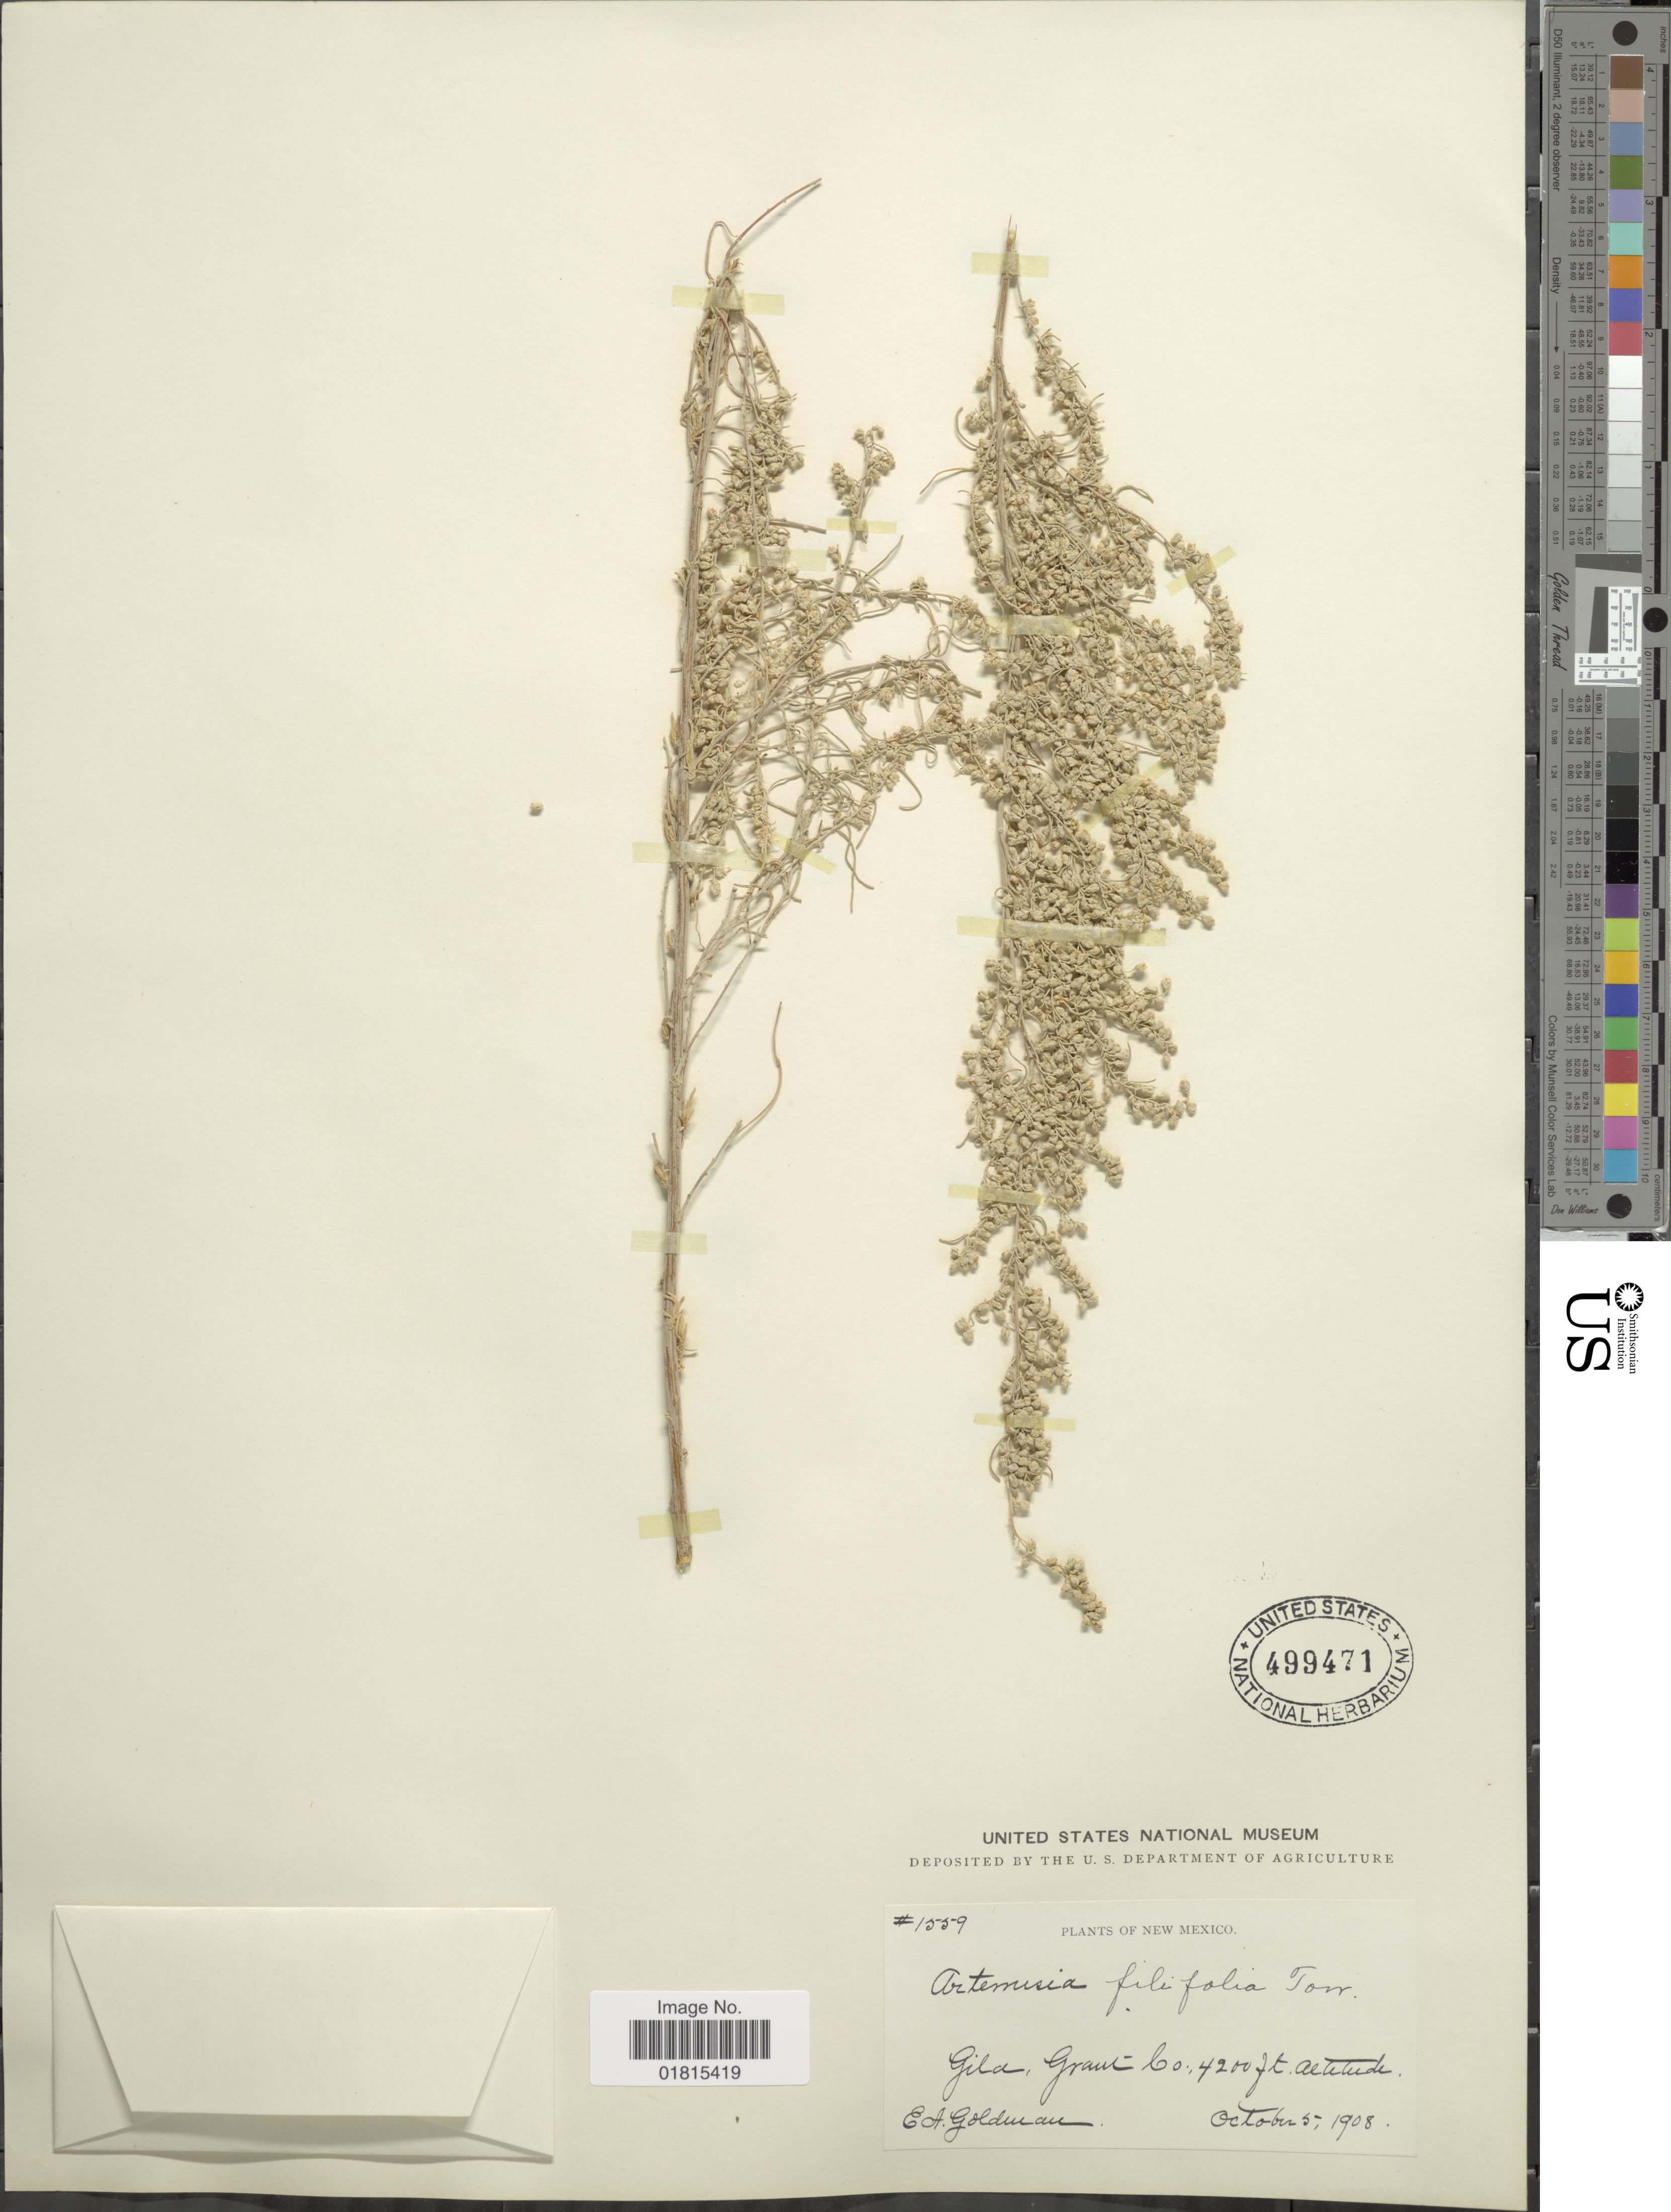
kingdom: Plantae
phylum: Tracheophyta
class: Magnoliopsida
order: Asterales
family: Asteraceae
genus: Artemisia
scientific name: Artemisia filifolia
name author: Torr.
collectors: E. A. Goldman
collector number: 1559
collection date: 1908-10-05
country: United States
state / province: New Mexico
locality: Gild, Grant Co.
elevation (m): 1280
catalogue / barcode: US 499471